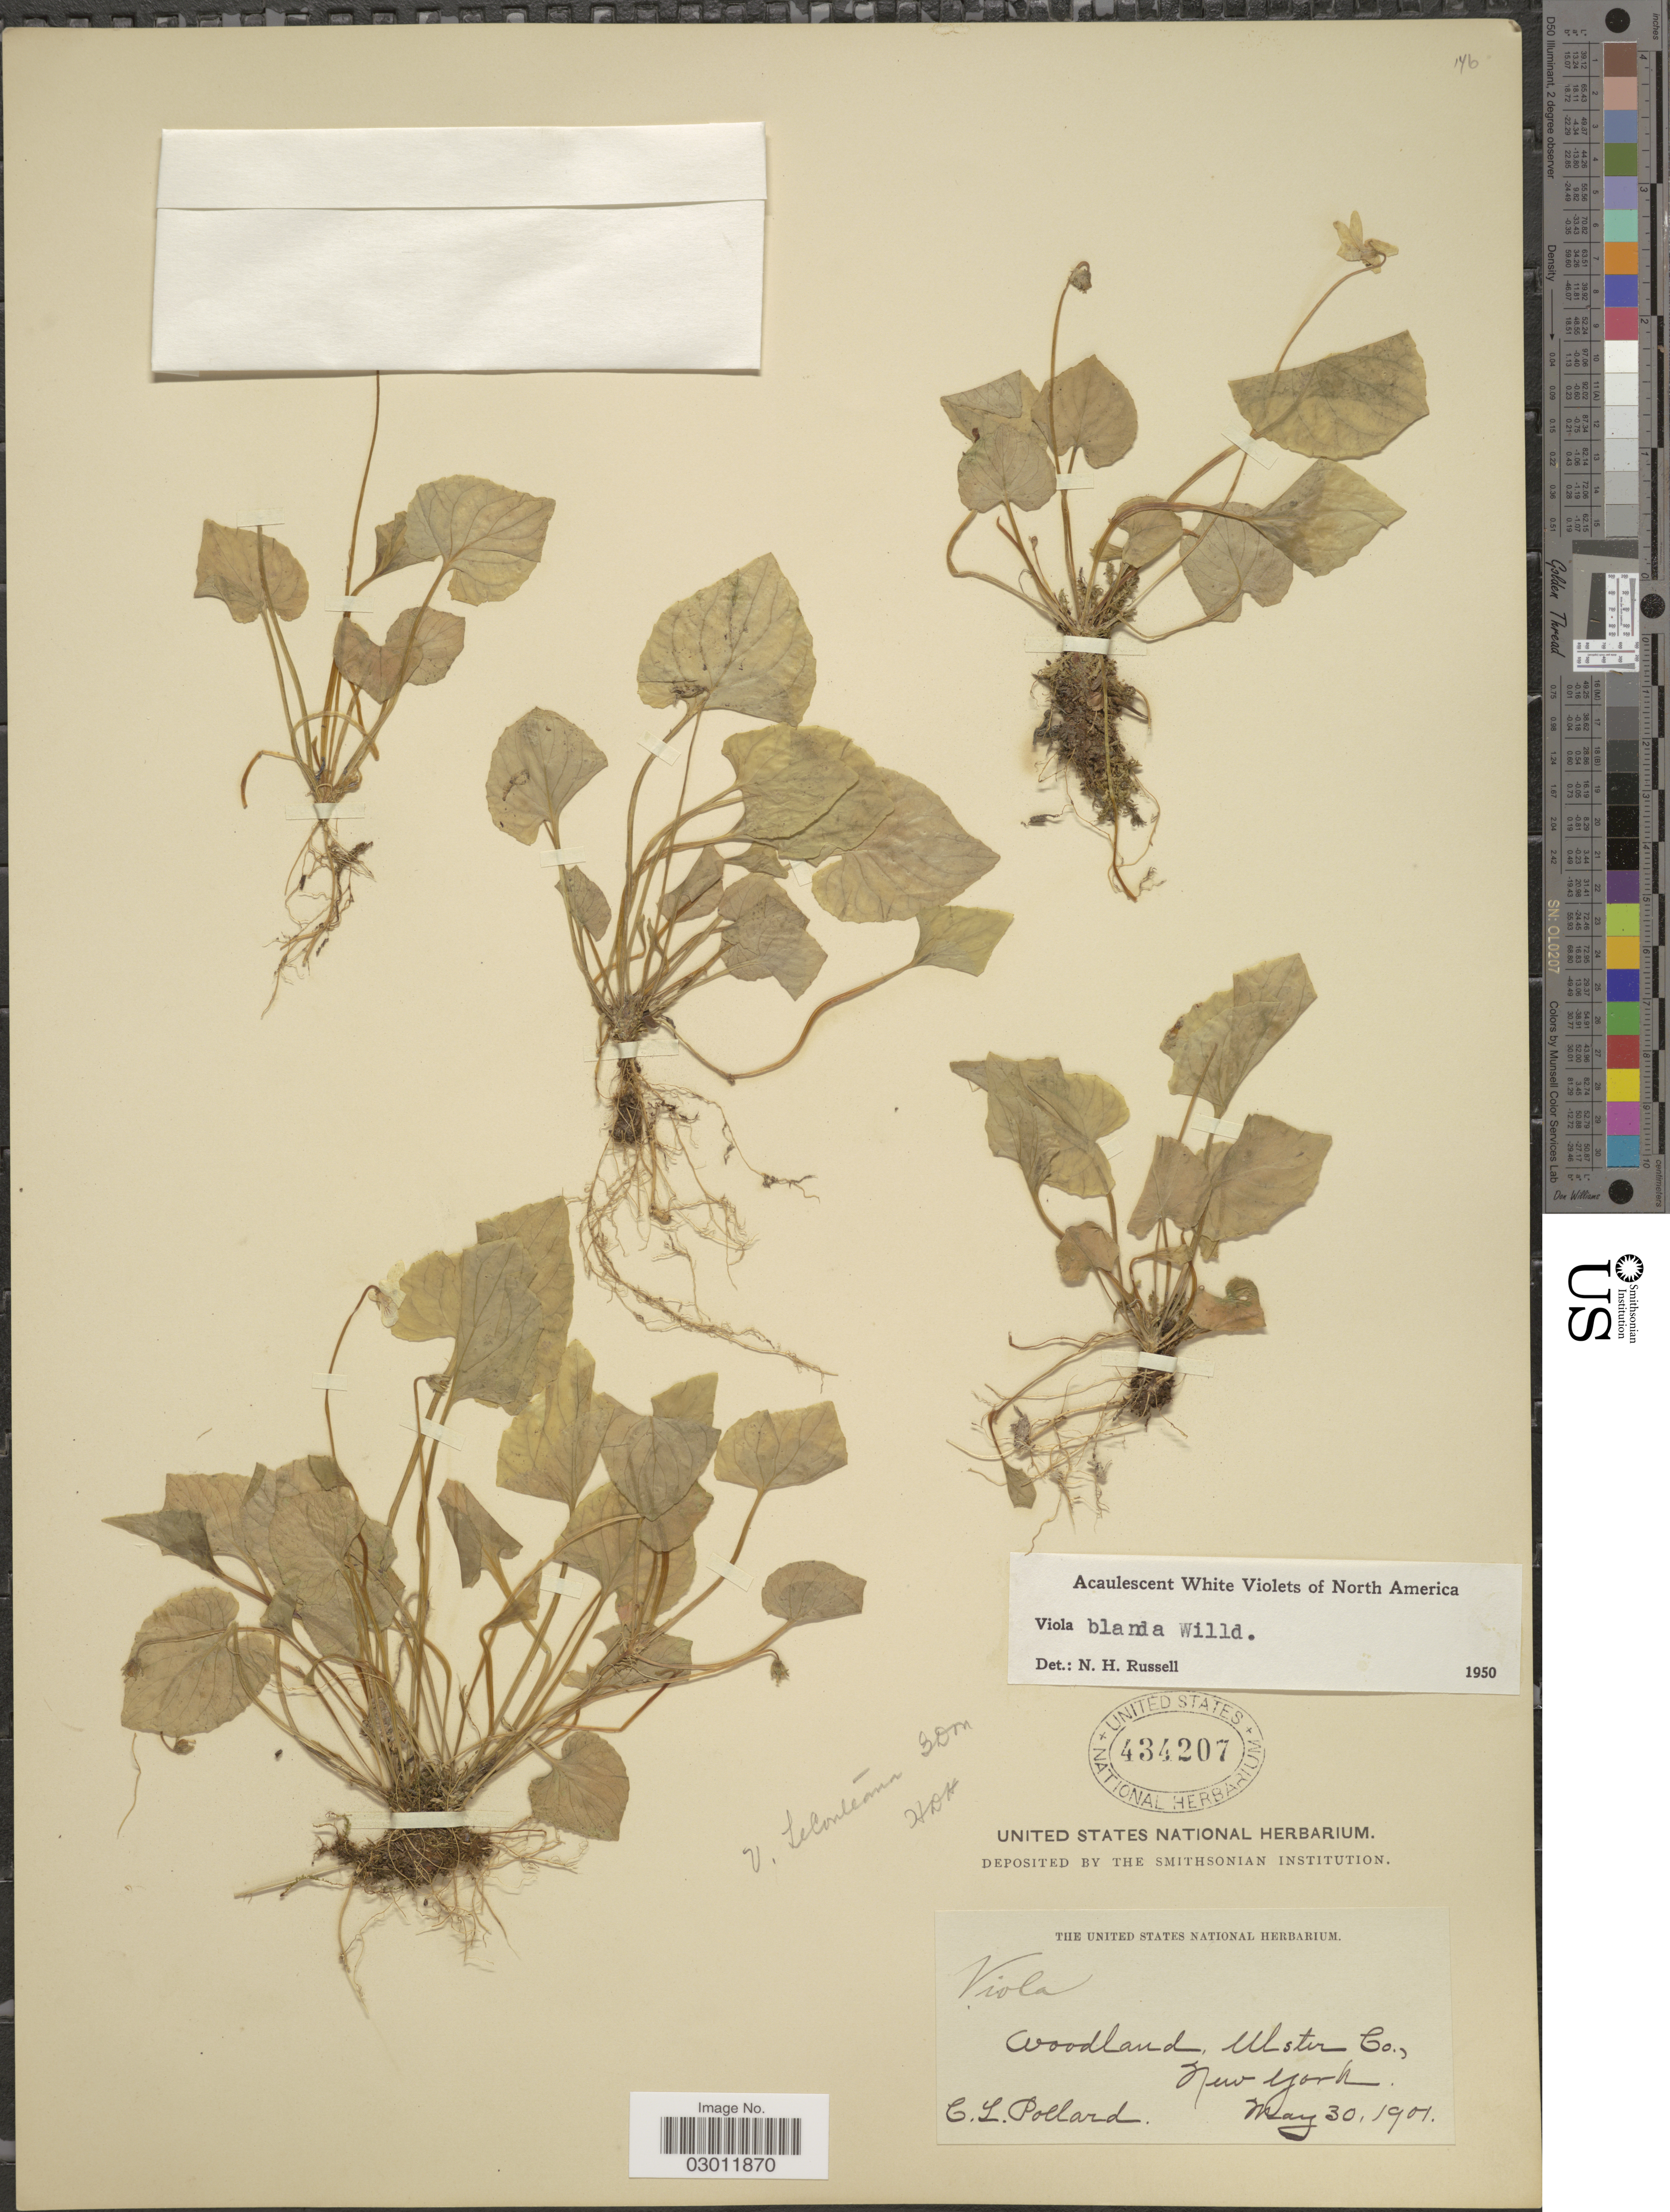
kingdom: Plantae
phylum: Tracheophyta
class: Magnoliopsida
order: Malpighiales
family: Violaceae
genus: Viola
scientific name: Viola blanda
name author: Willd.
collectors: C. L. Pollard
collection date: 1901-05-30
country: United States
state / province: New York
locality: Woodland, Ulster Co.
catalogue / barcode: US 434207